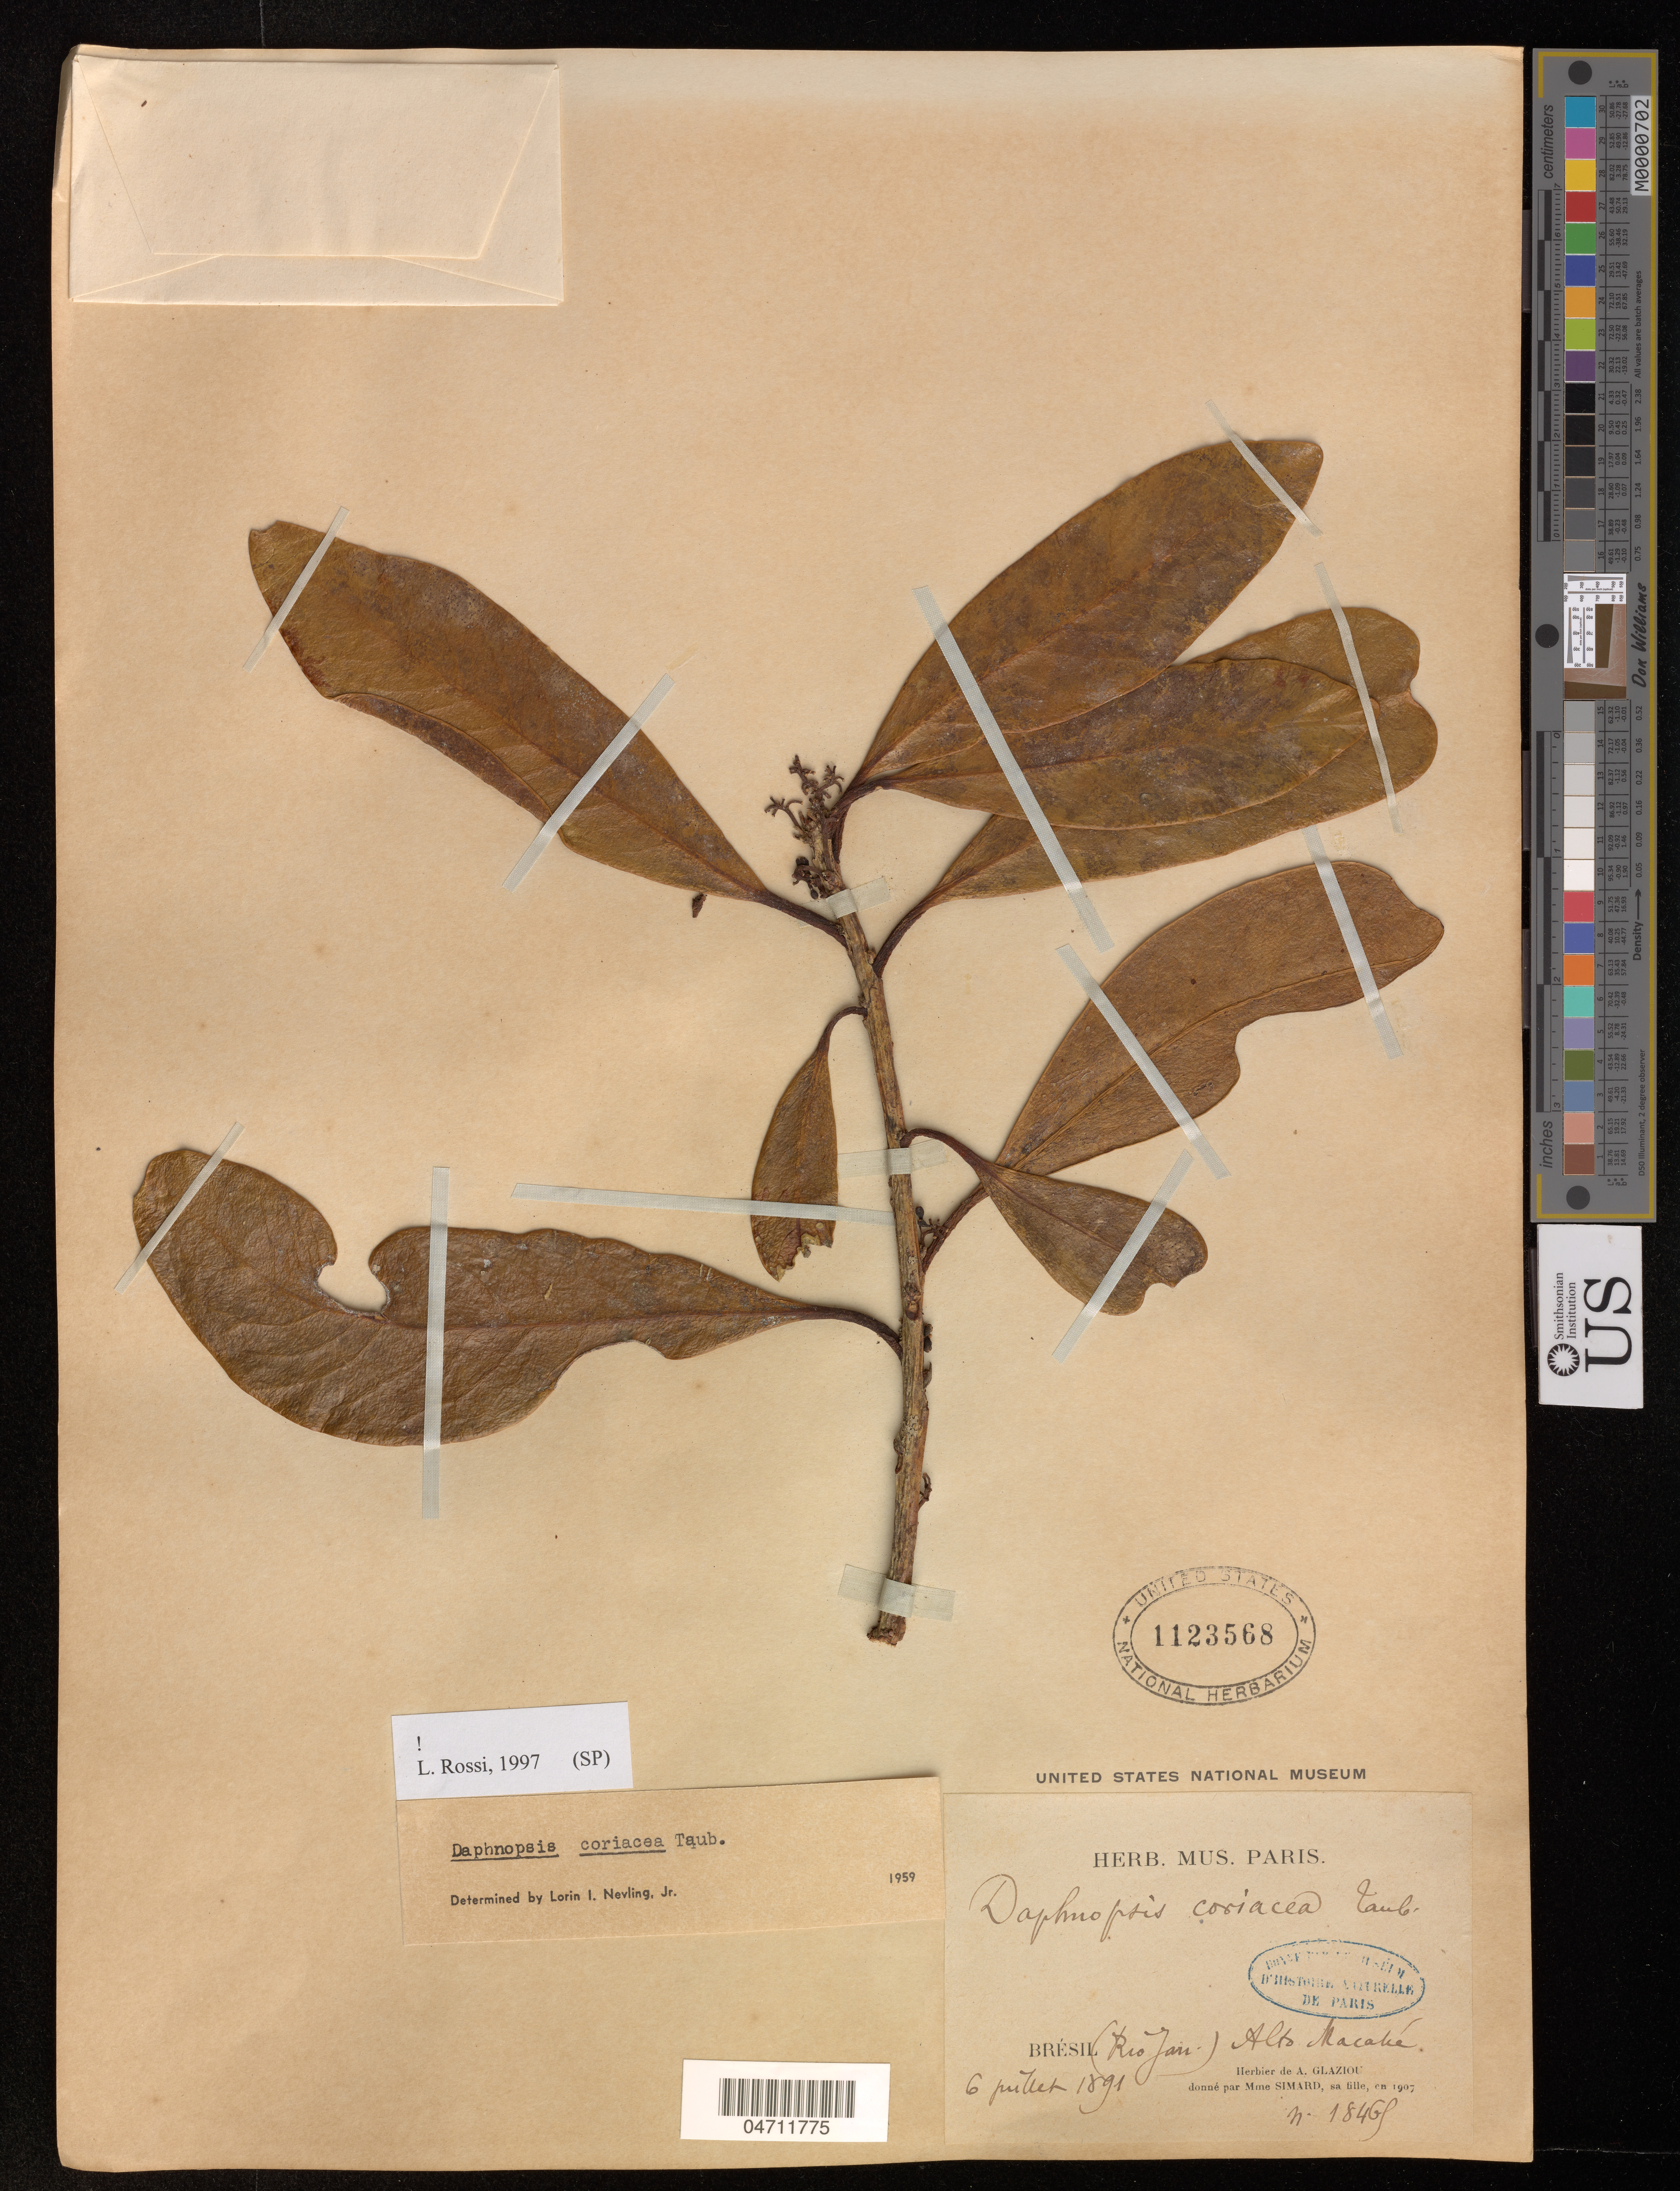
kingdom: Plantae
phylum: Tracheophyta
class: Magnoliopsida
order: Malvales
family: Thymelaeaceae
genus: Daphnopsis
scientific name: Daphnopsis coriacea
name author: Taub.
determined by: Rossi, L.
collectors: A. F. M. Glaziou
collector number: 18461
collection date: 1891-07-06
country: Brazil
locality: Rio de Janerio, Alto Macahe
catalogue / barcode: US 1123568